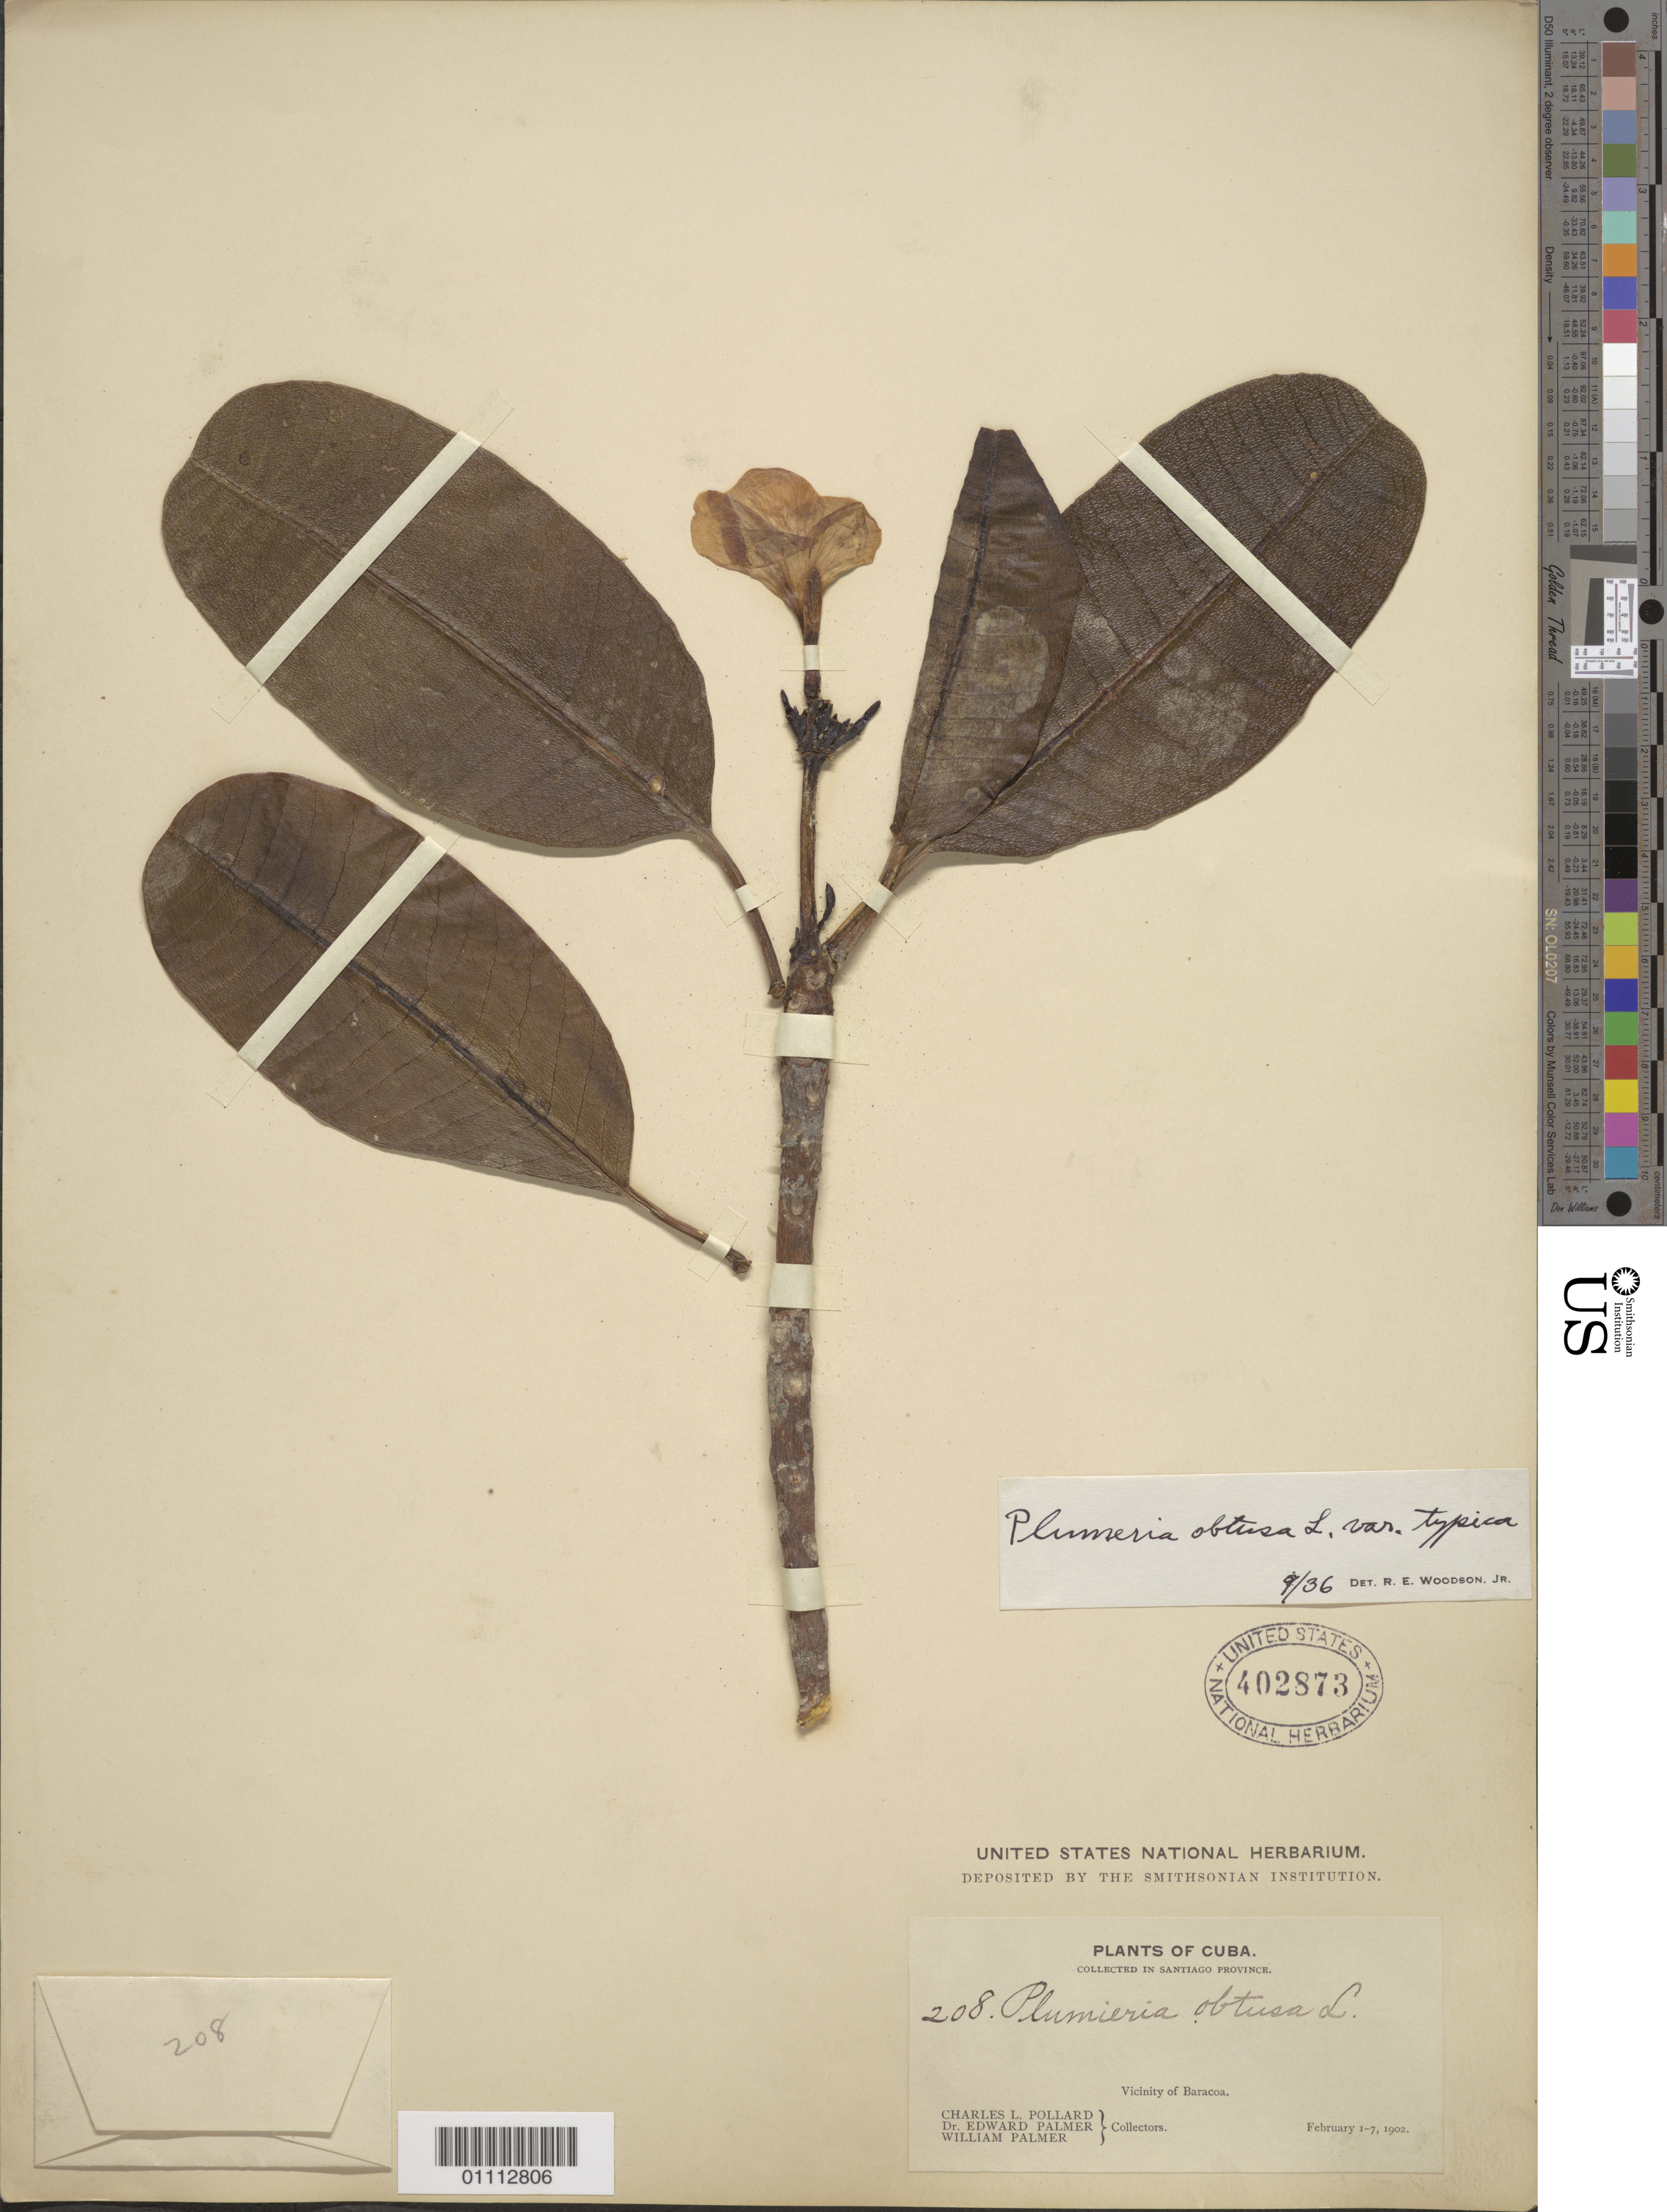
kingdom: Plantae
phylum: Tracheophyta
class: Magnoliopsida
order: Gentianales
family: Apocynaceae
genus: Plumeria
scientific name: Plumeria obtusa var. typica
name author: Woodson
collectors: C. L. Pollard, D. E. Palmer & W. Palmer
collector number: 208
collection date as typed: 01 Feb 1902 to 07 Feb 1902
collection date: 1902-02-01/1902-02-07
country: Cuba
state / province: Guantánamo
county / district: Baracoa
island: Cuba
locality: Vicinity of Baracoa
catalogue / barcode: US 402873